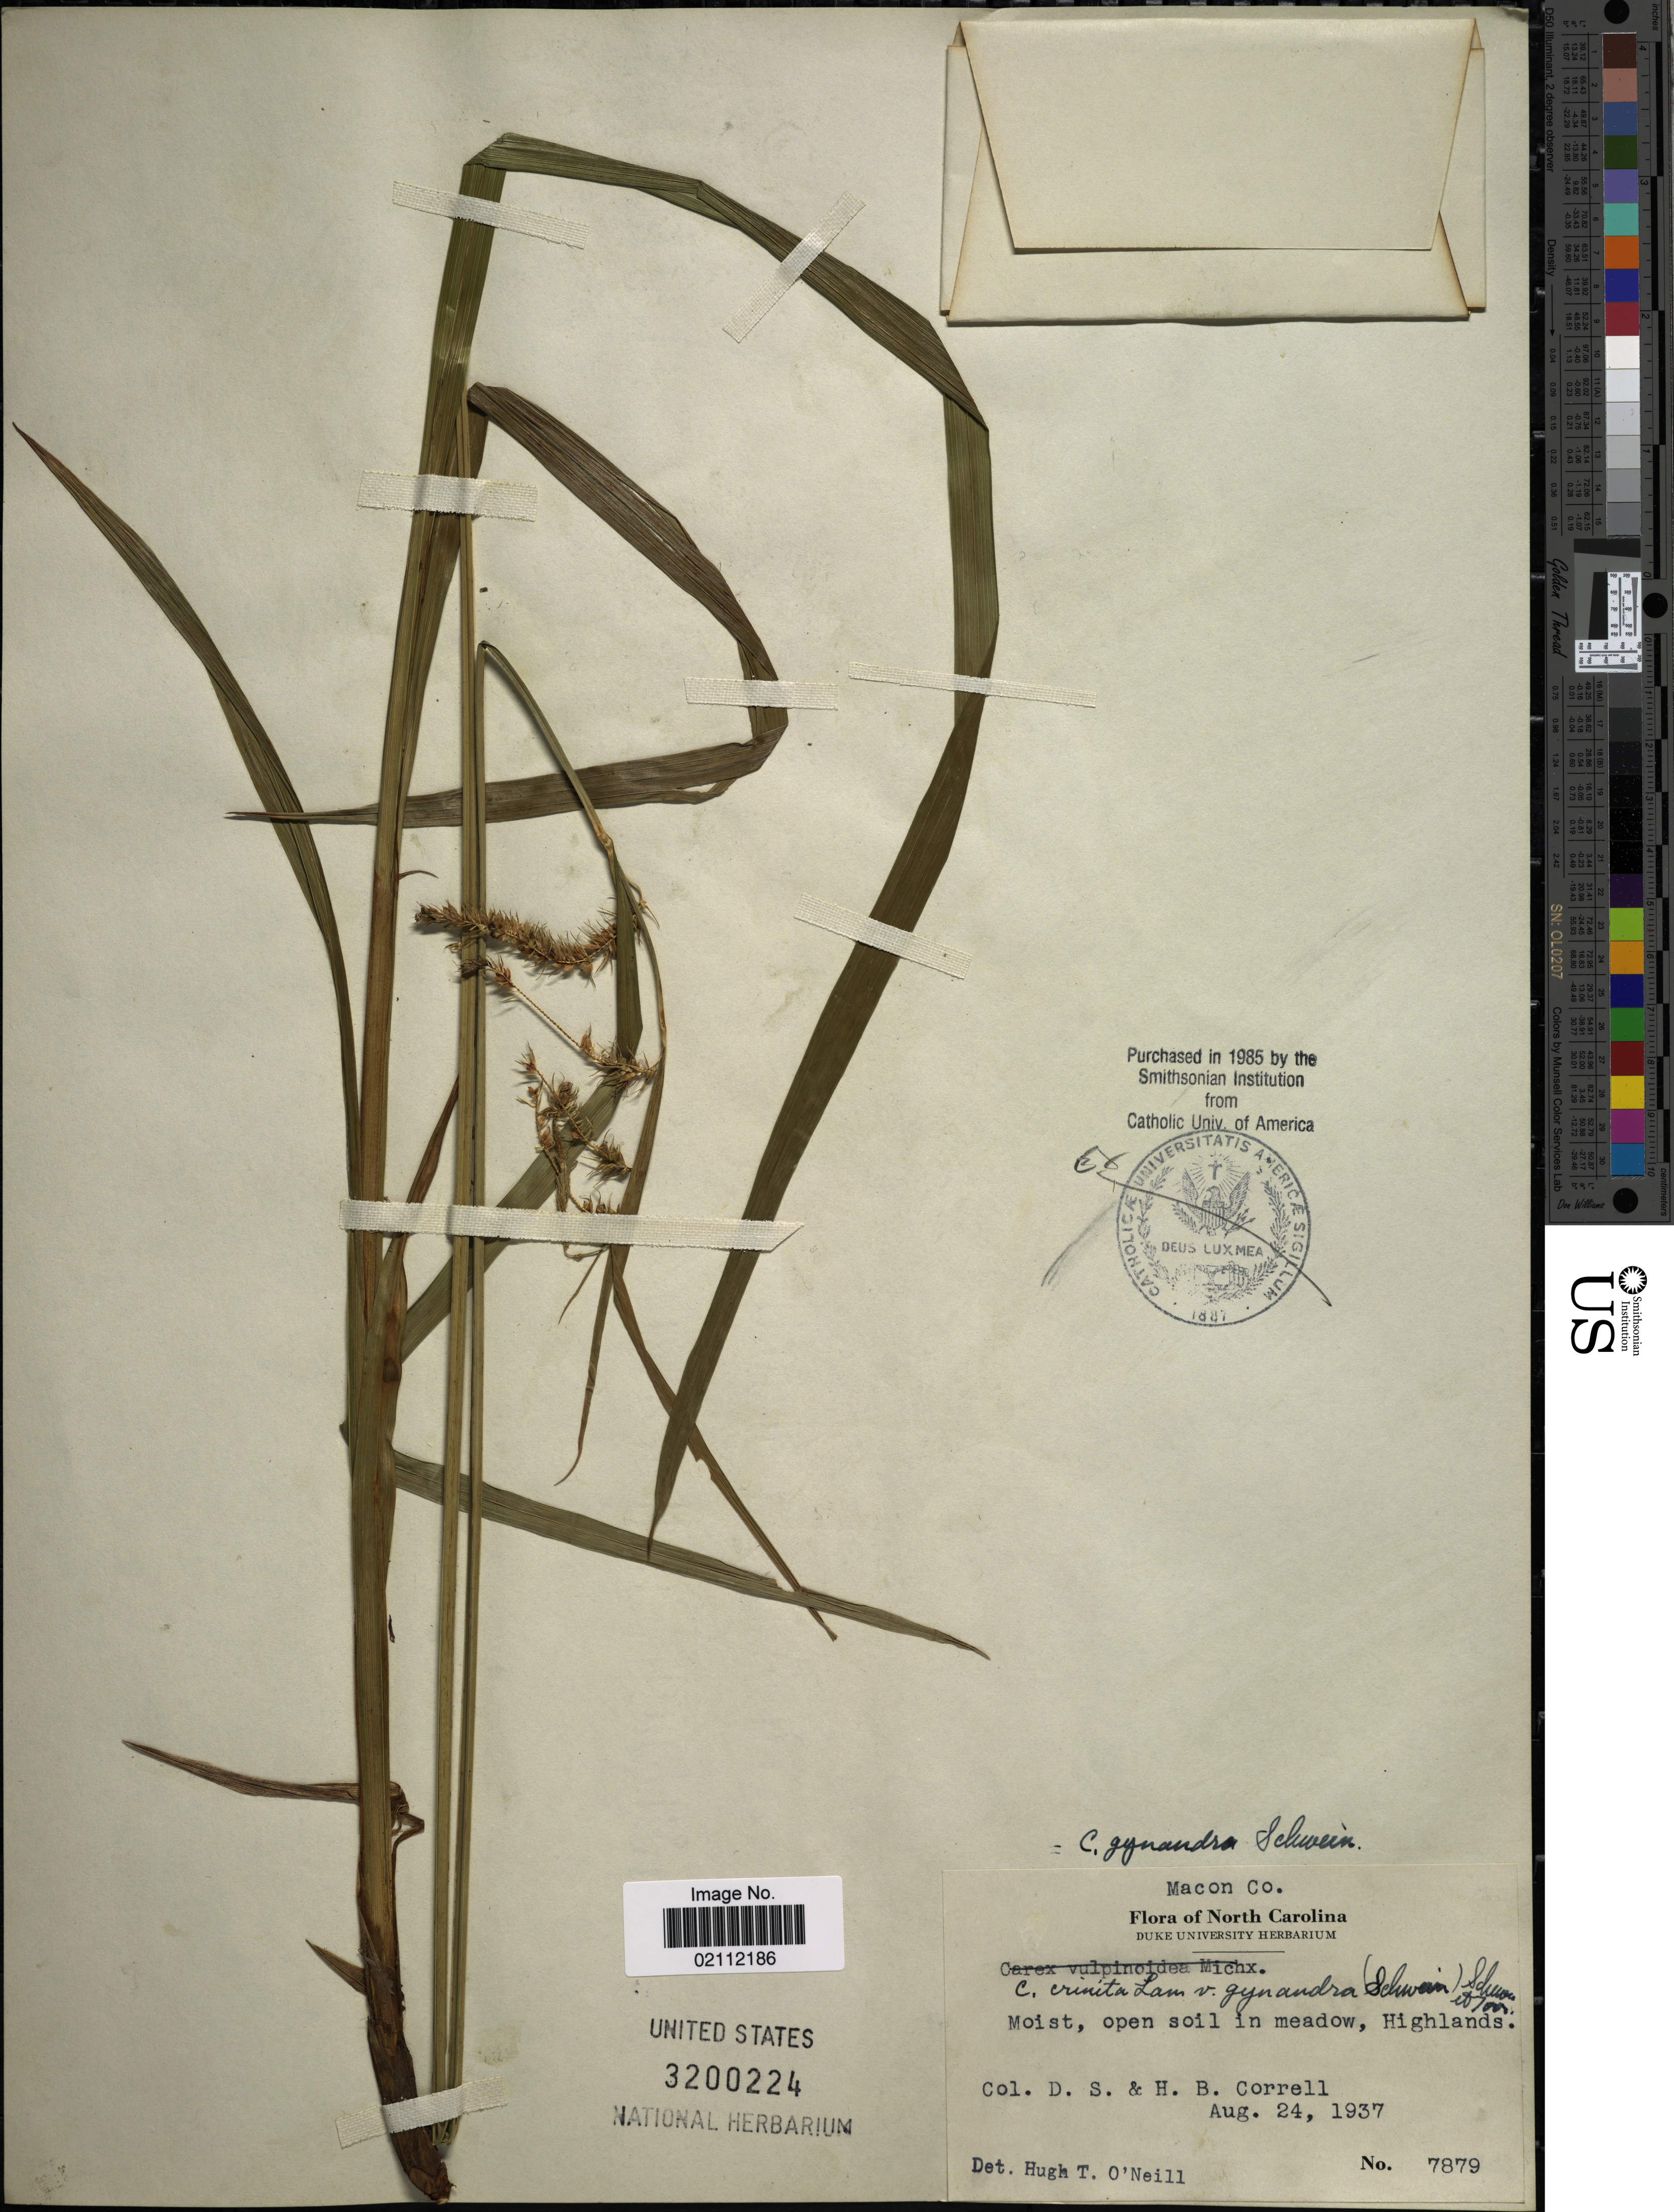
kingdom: Plantae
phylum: Tracheophyta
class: Liliopsida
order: Poales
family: Cyperaceae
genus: Carex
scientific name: Carex gynandra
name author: Schwein.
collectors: D. S. Correll & H. Correll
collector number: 7879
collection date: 1937-08-24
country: United States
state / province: North Carolina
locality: Macon Co. Highlands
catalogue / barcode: US 3200224